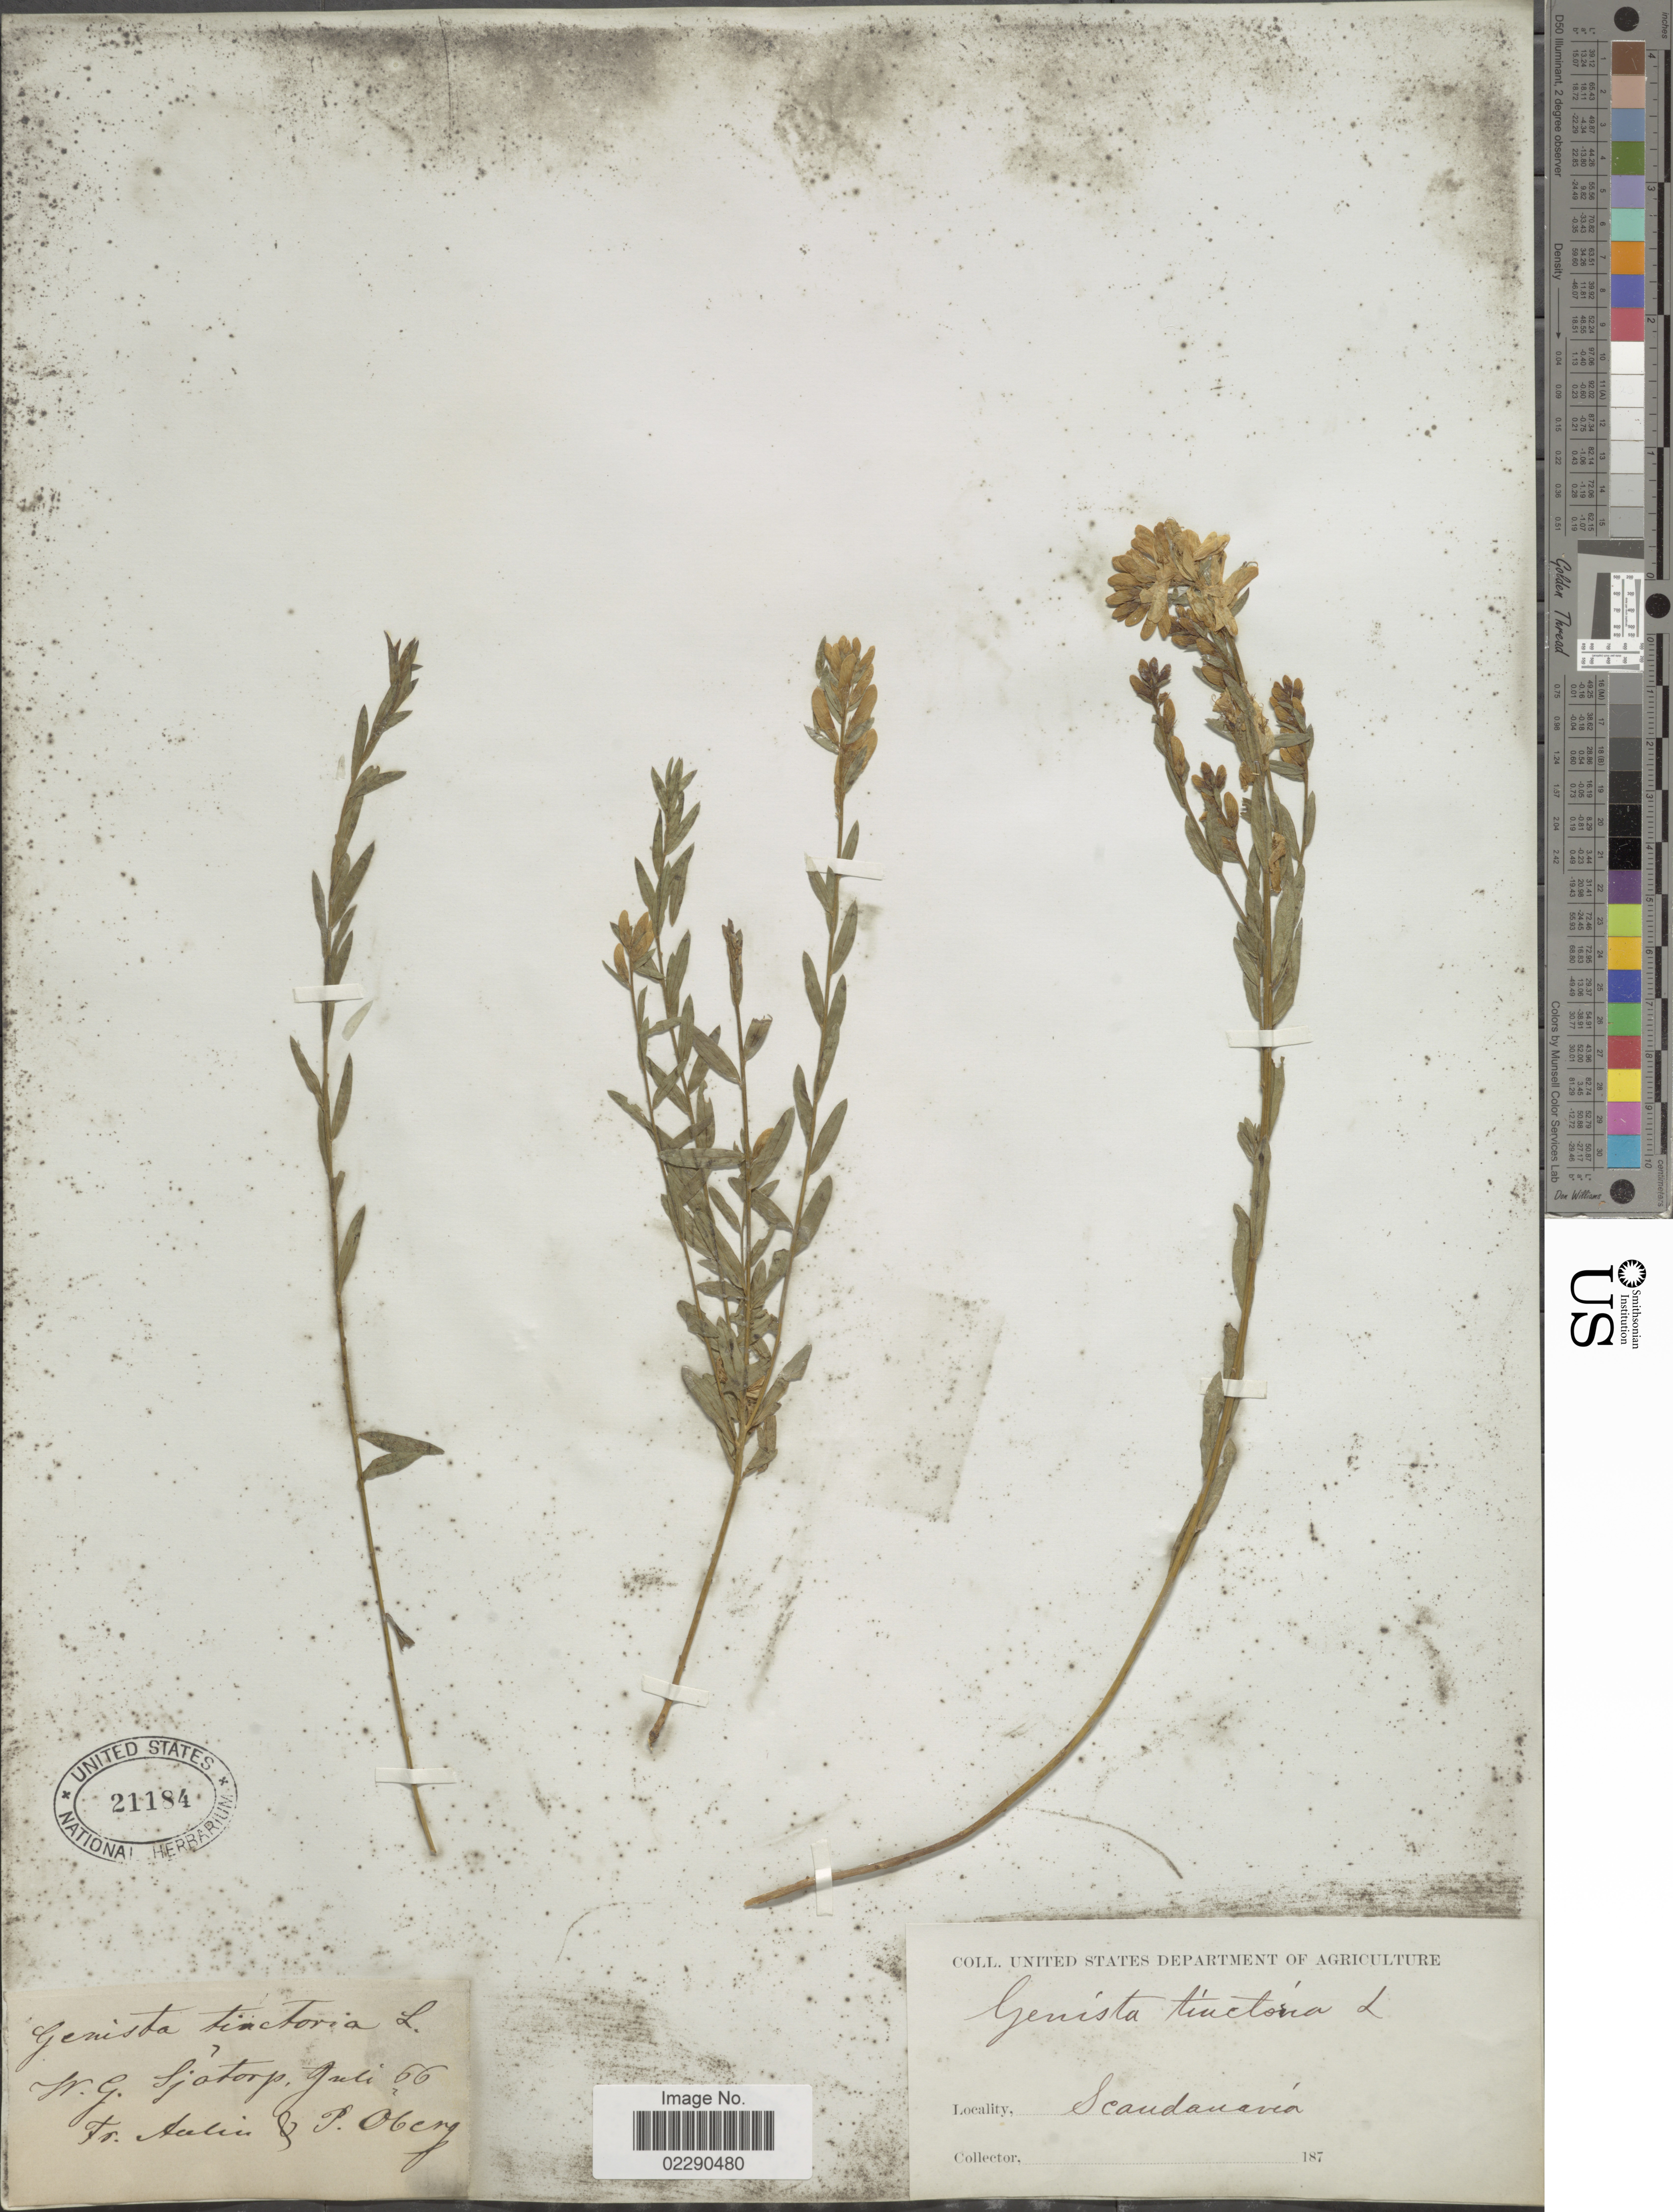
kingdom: Plantae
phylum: Tracheophyta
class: Magnoliopsida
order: Fabales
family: Fabaceae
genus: Genista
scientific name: Genista tinctoria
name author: L.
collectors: R. Aulin & P. Oberg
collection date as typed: Transcribed d/m/y: /7/66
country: Sweden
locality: Scandinavia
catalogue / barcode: US 21184